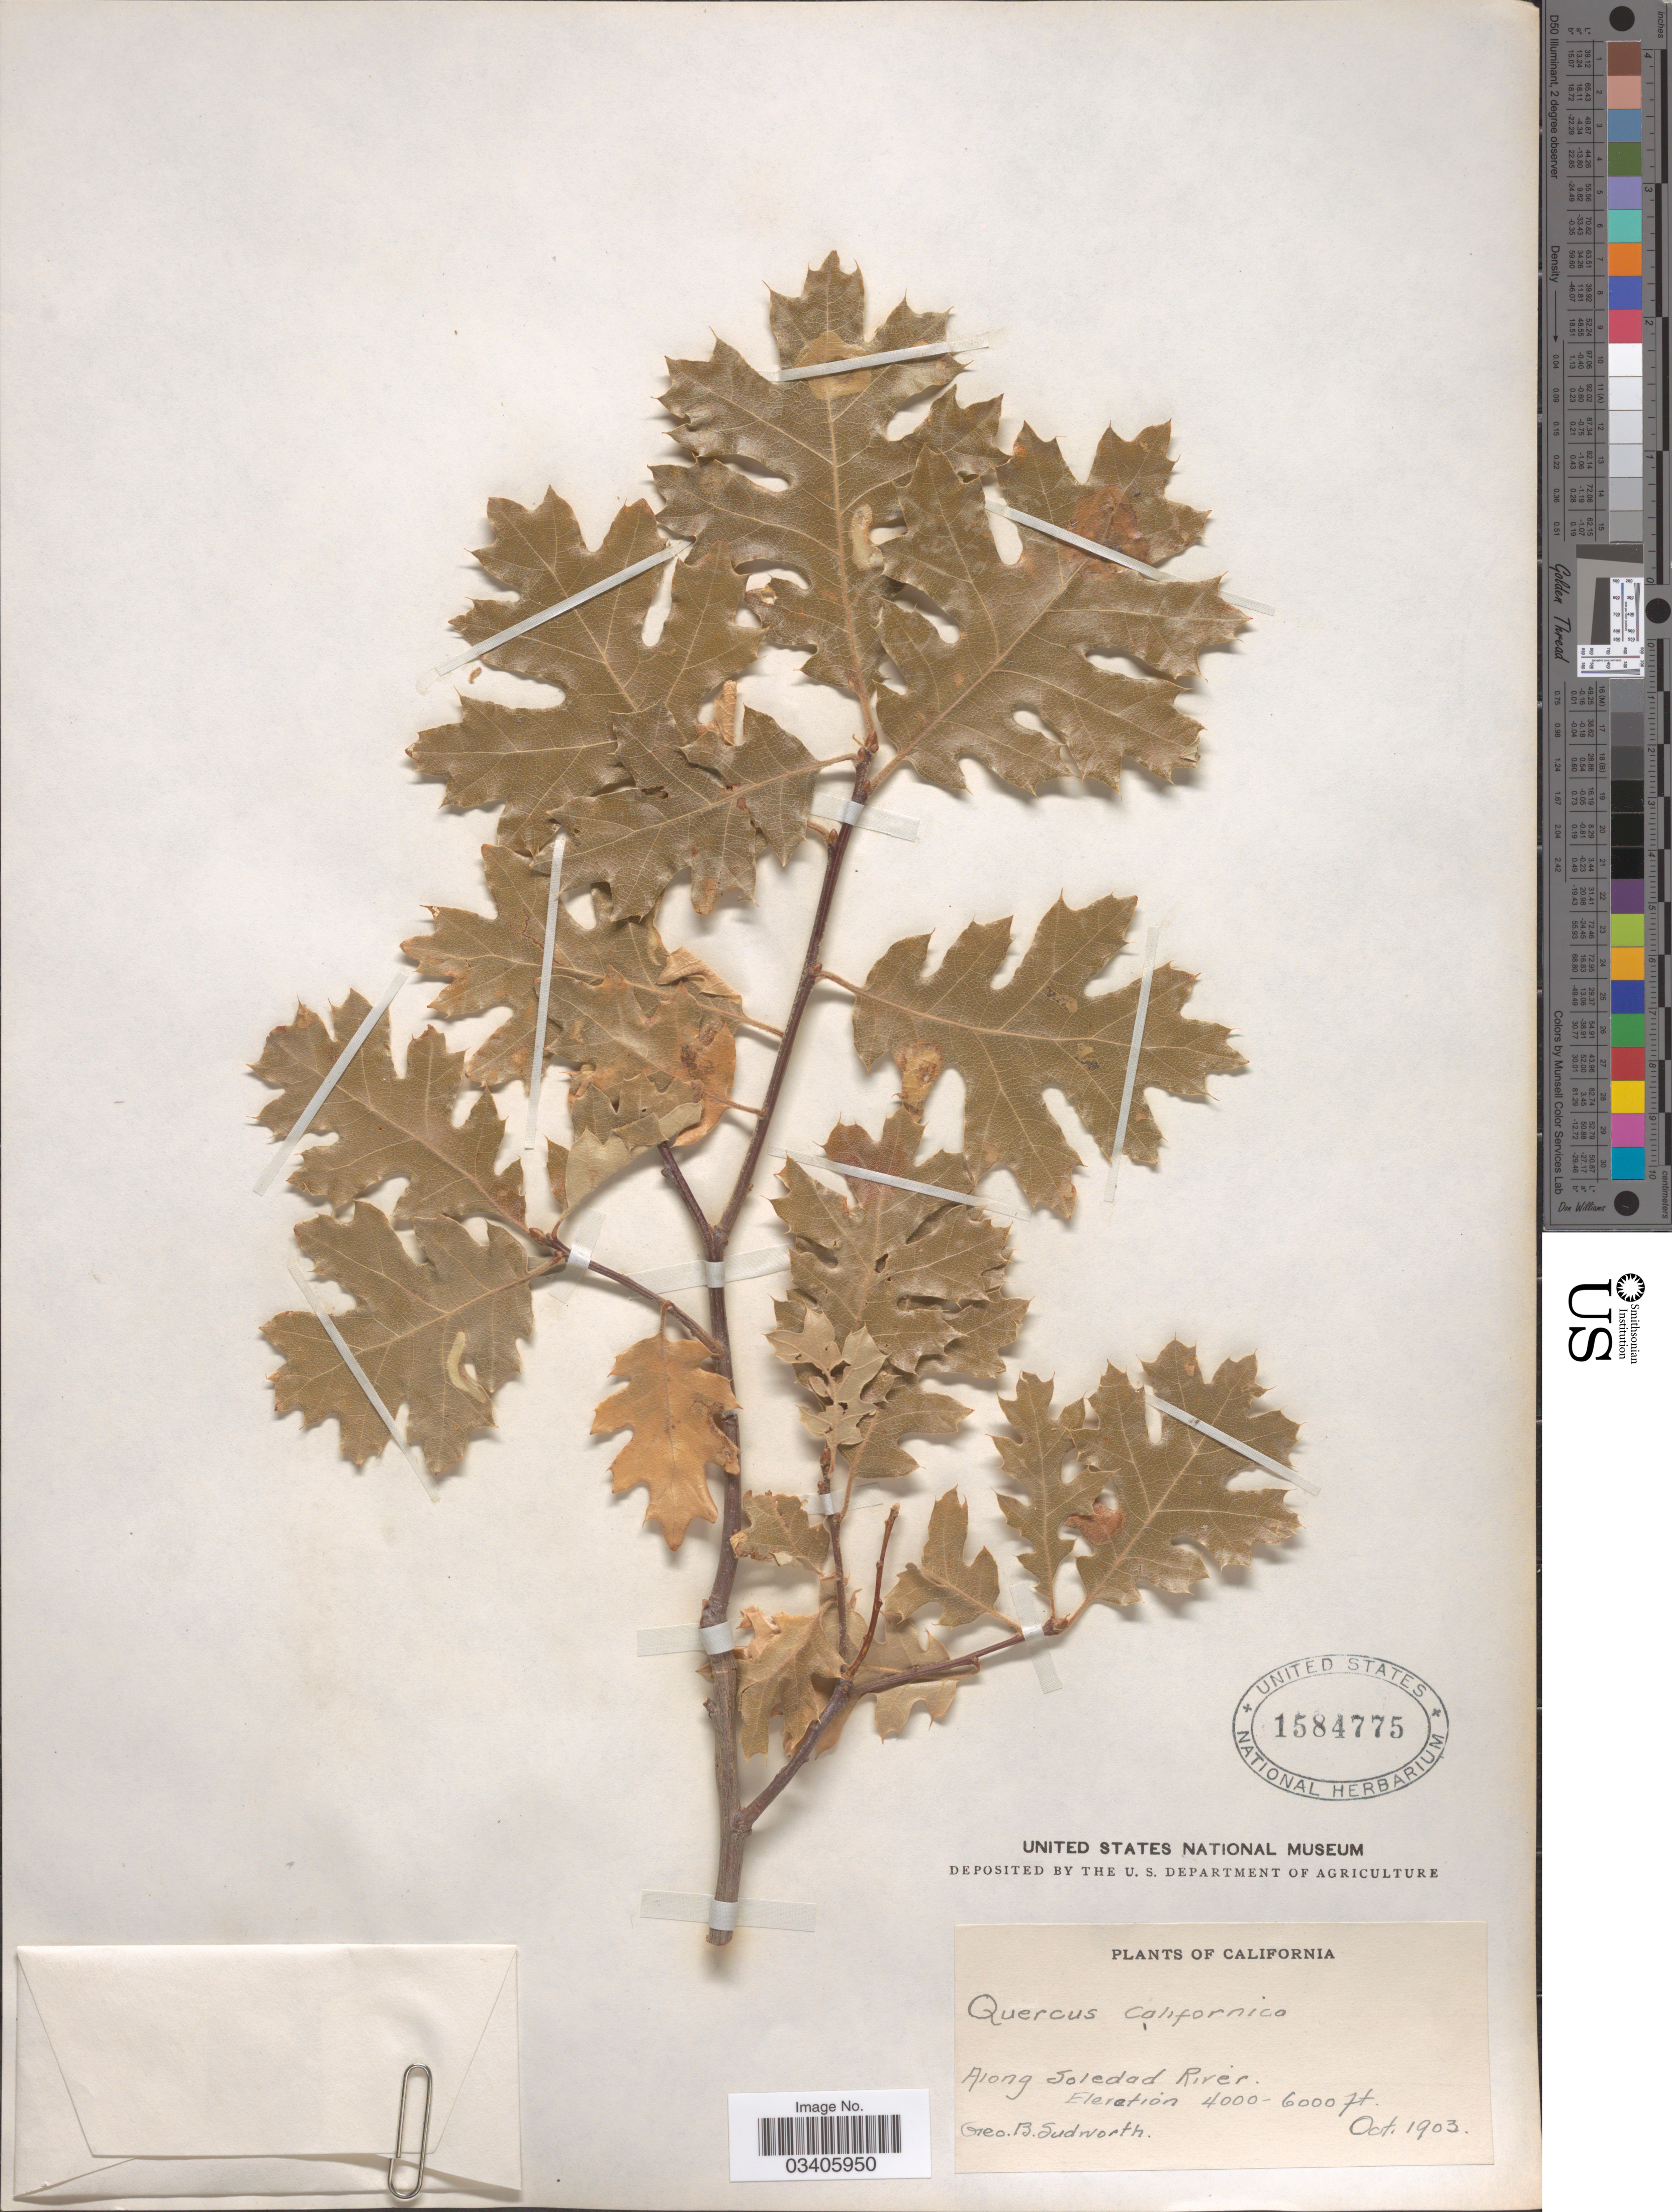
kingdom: Plantae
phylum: Tracheophyta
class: Magnoliopsida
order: Fagales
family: Fagaceae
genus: Quercus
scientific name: Quercus kelloggii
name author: Newb.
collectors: G. B. Sudworth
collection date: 1903-10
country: United States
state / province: California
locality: Along Soledad River.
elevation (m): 1219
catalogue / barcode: US 1584775